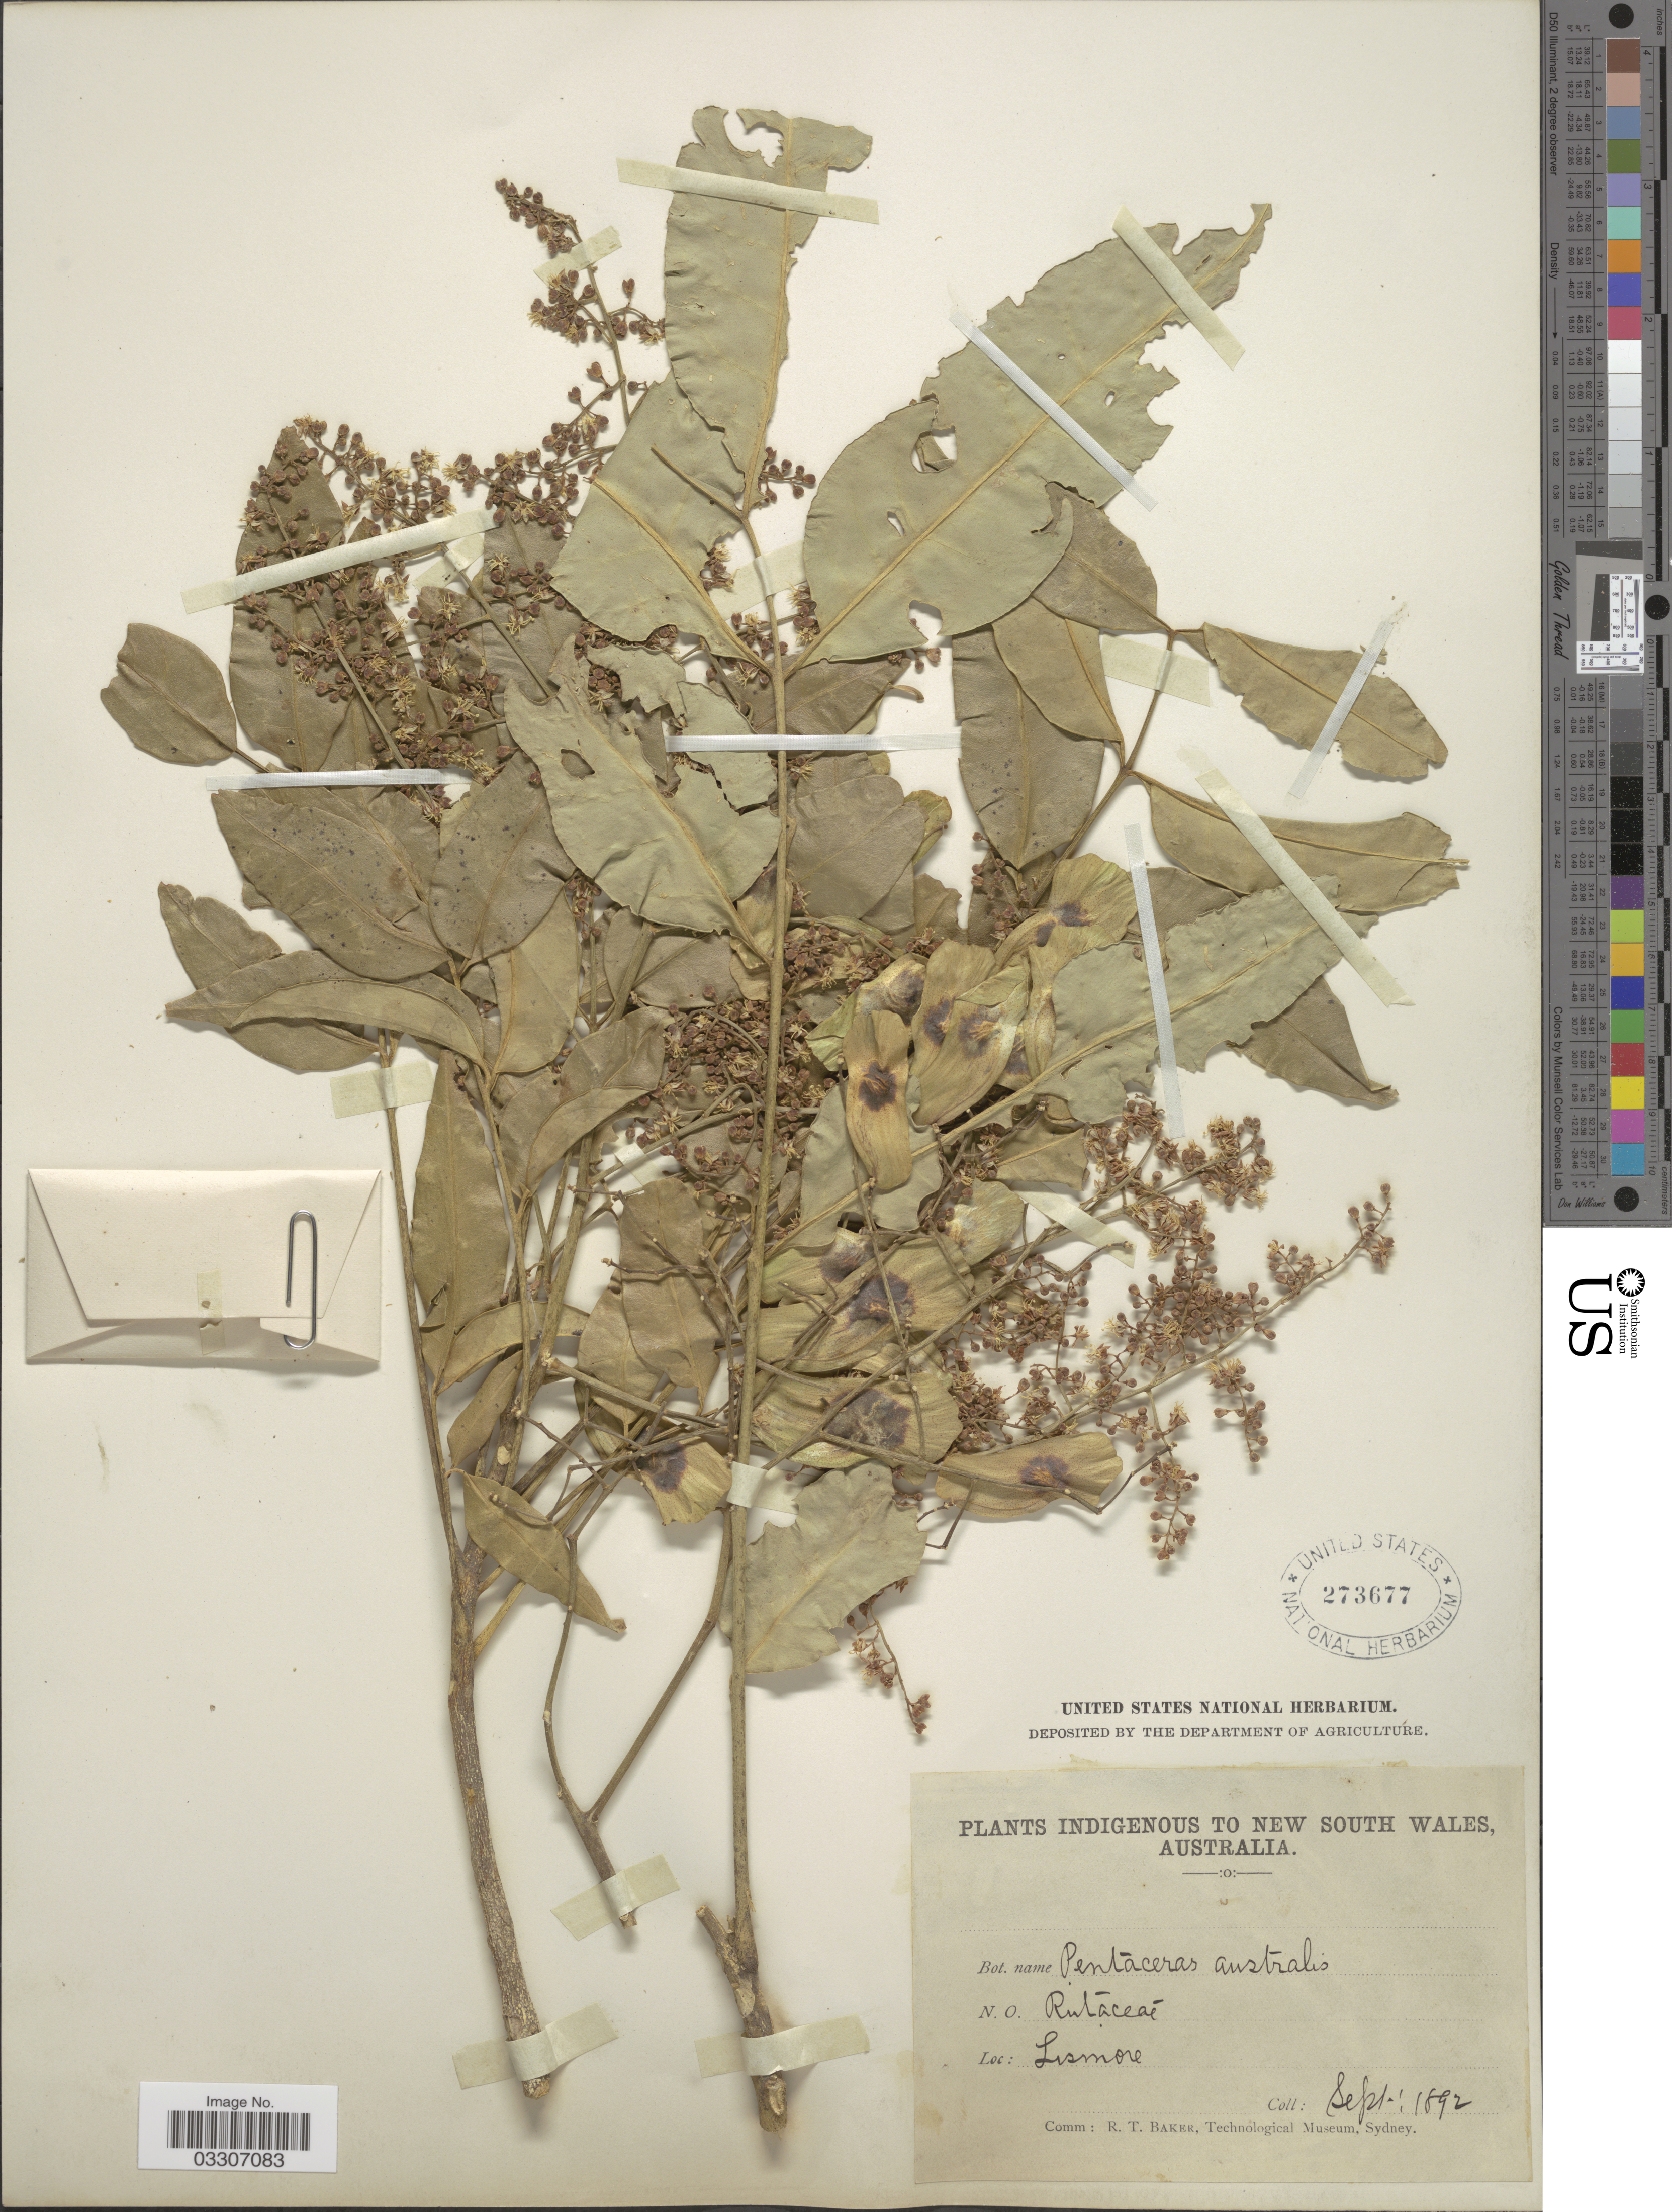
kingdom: Plantae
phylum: Tracheophyta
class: Magnoliopsida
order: Sapindales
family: Rutaceae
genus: Pentaceras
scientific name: Pentaceras australe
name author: (F. Muell.) Benth.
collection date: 1892-09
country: Australia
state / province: New South Wales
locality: Lismore.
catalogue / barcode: US 273677